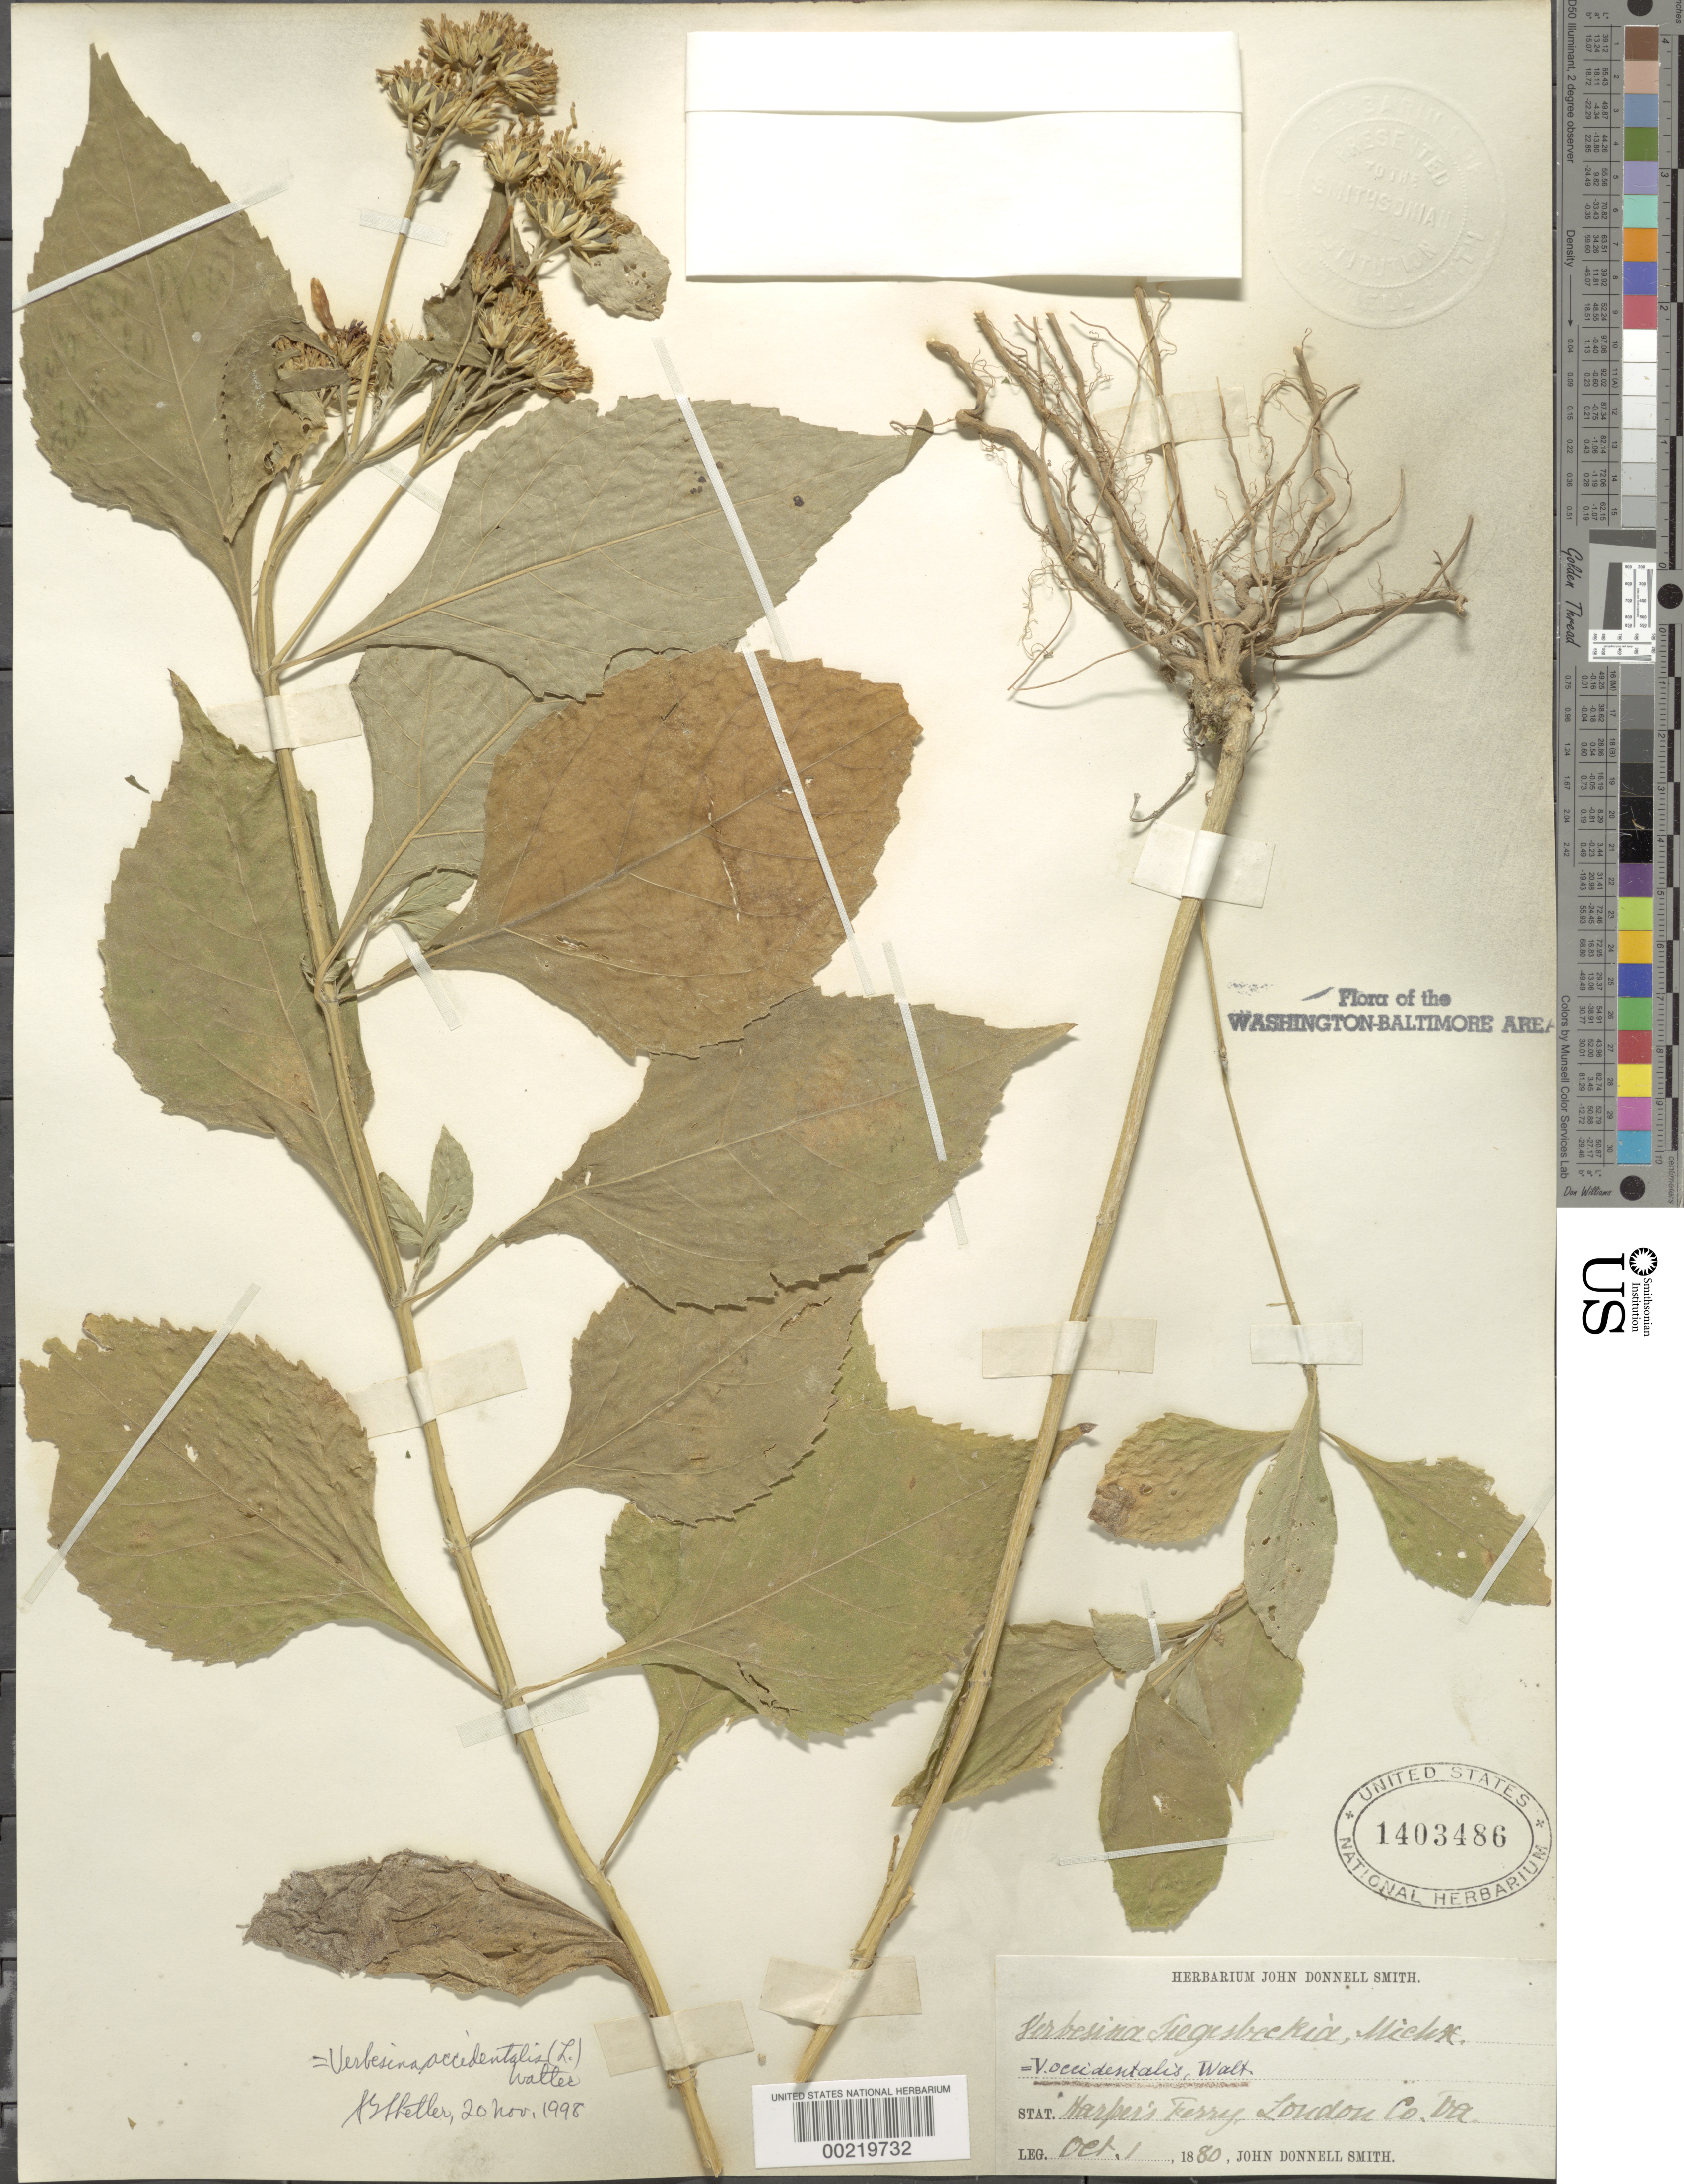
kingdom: Plantae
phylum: Tracheophyta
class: Magnoliopsida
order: Asterales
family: Asteraceae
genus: Verbesina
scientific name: Verbesina occidentalis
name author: (L.) Walter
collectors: J. Donnell Smith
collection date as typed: -1 Oct 1880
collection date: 1880-10-01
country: United States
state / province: Virginia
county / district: Loudoun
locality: Harpers Ferry C. & O. Canal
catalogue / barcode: US 1403486